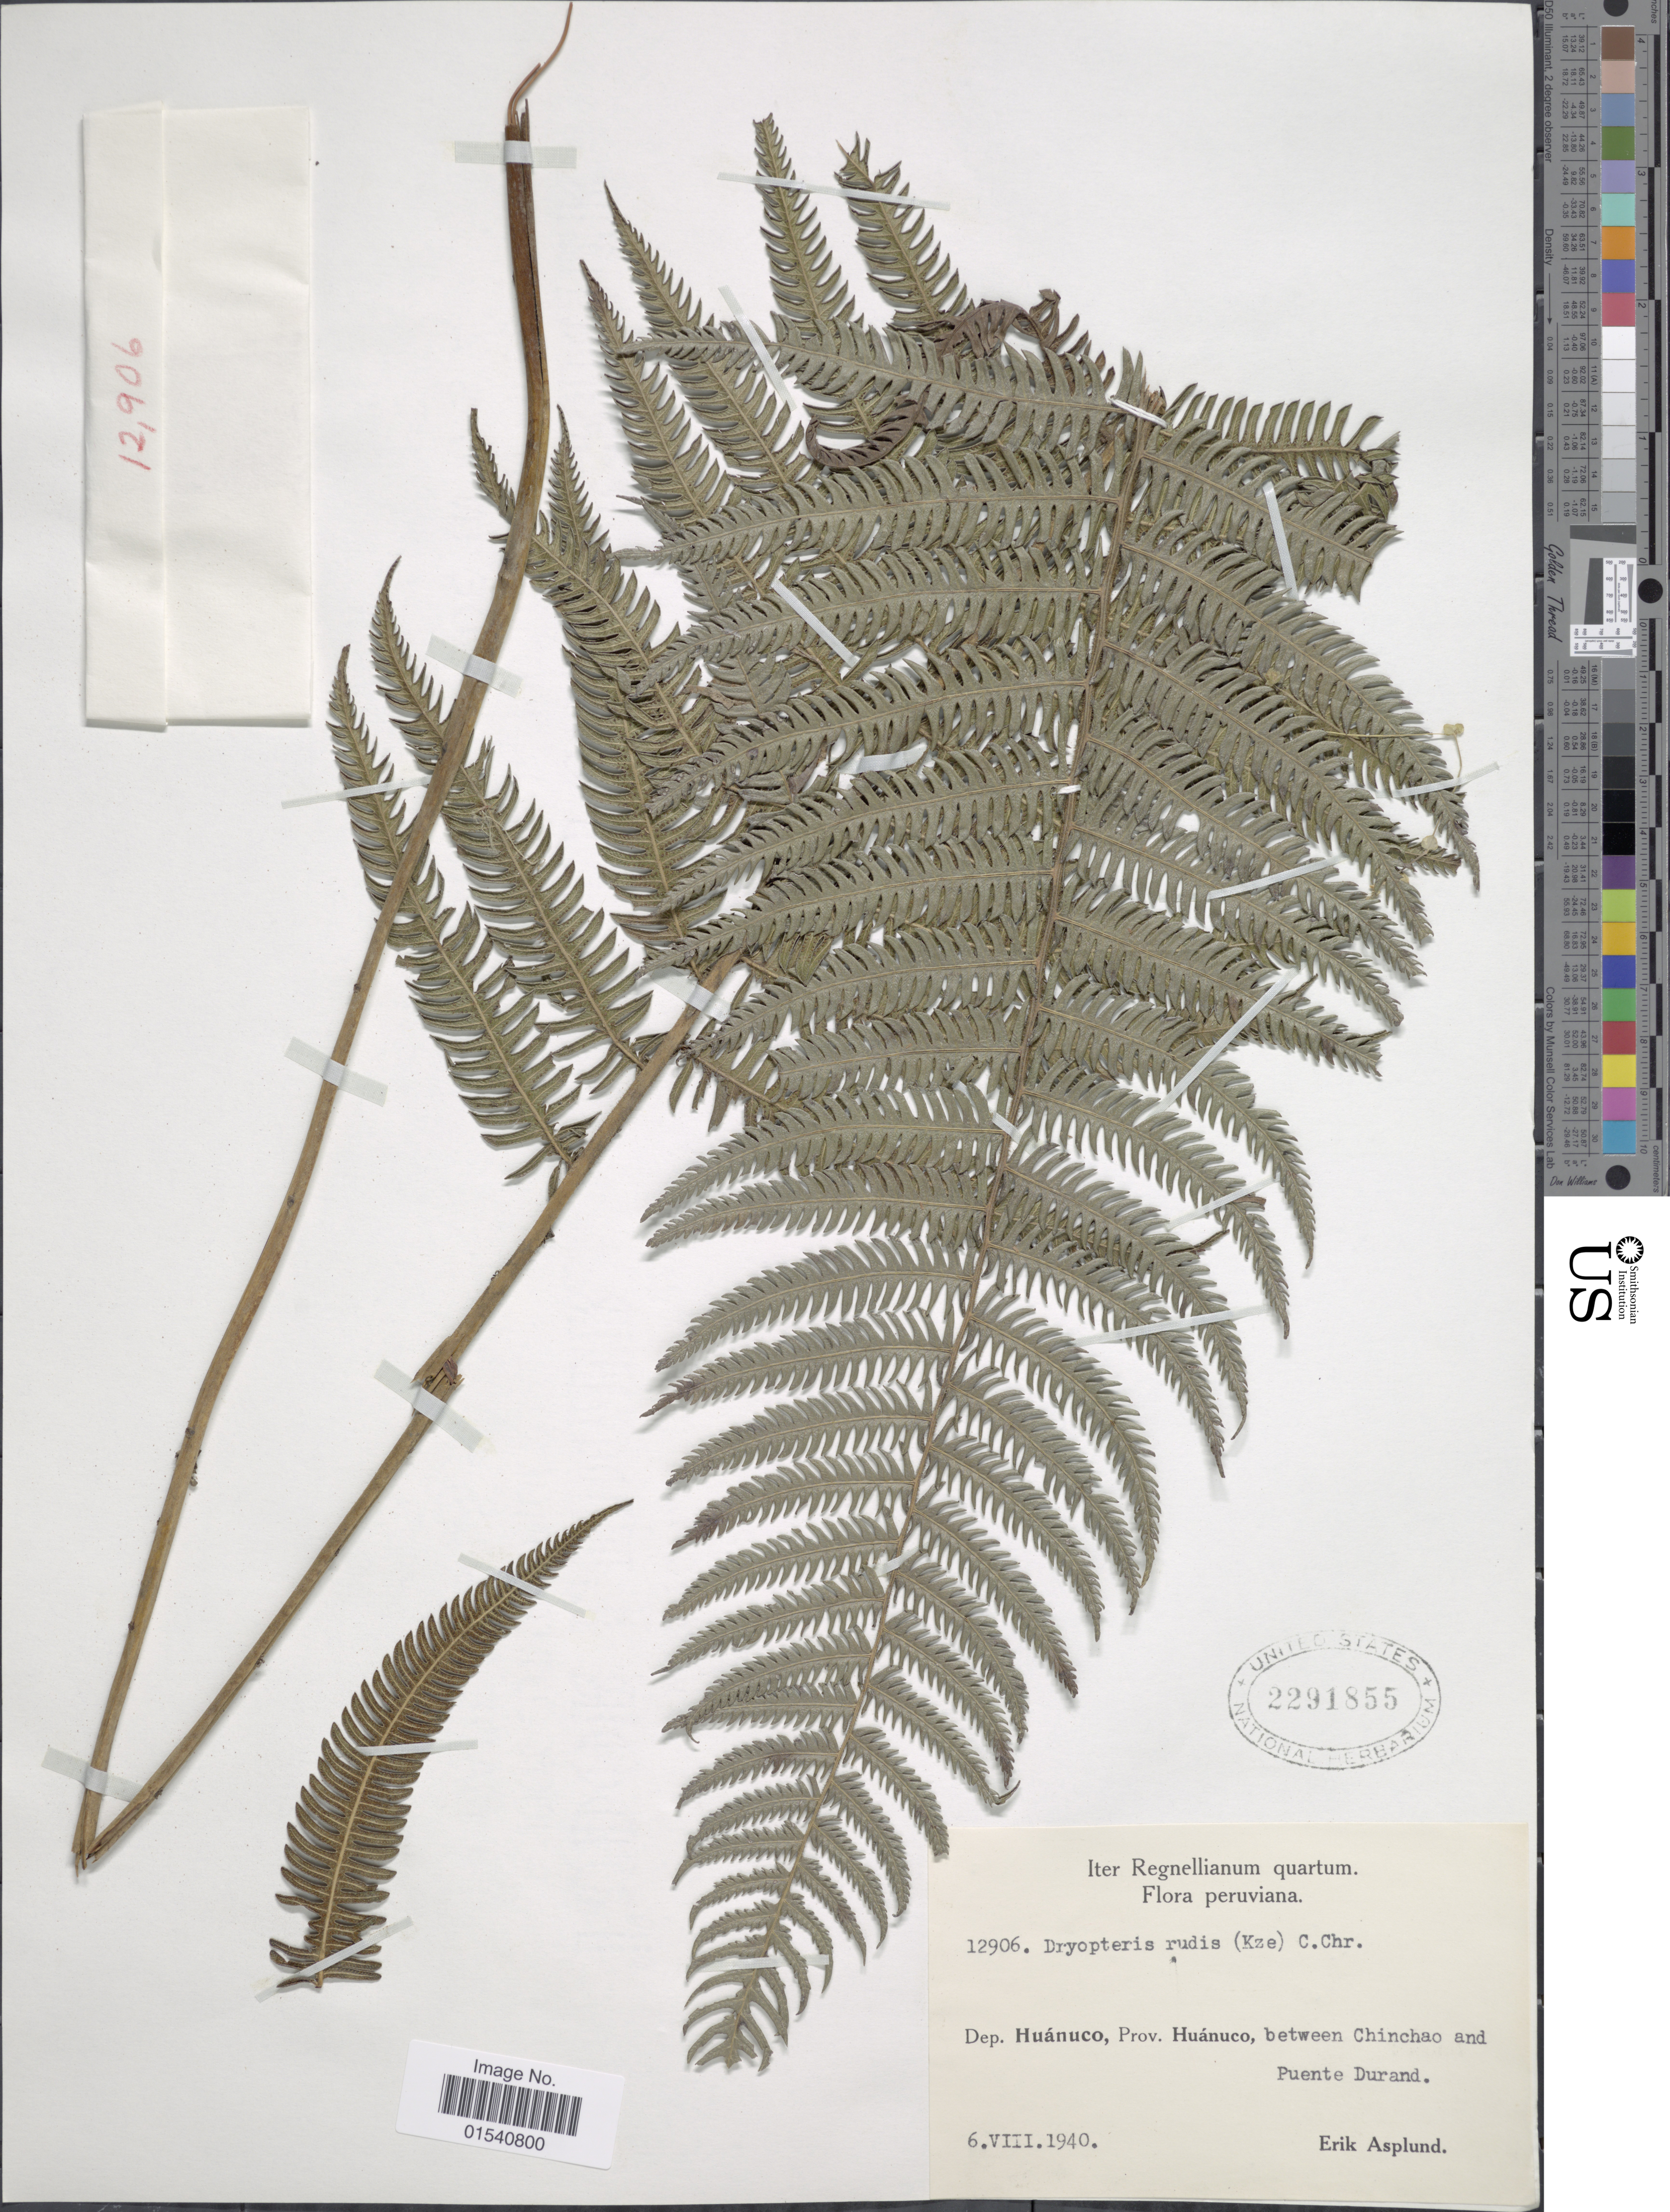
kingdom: Plantae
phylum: Tracheophyta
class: Polypodiopsida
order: Polypodiales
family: Thelypteridaceae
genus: Amauropelta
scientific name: Amauropelta rudis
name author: (Kunze) Pic. Serm.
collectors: E. Asplund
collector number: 12906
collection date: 1940-08-06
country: Peru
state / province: Huánuco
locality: Dep. Huánuco, between Chinchao and Puente Durand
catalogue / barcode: US 2291855